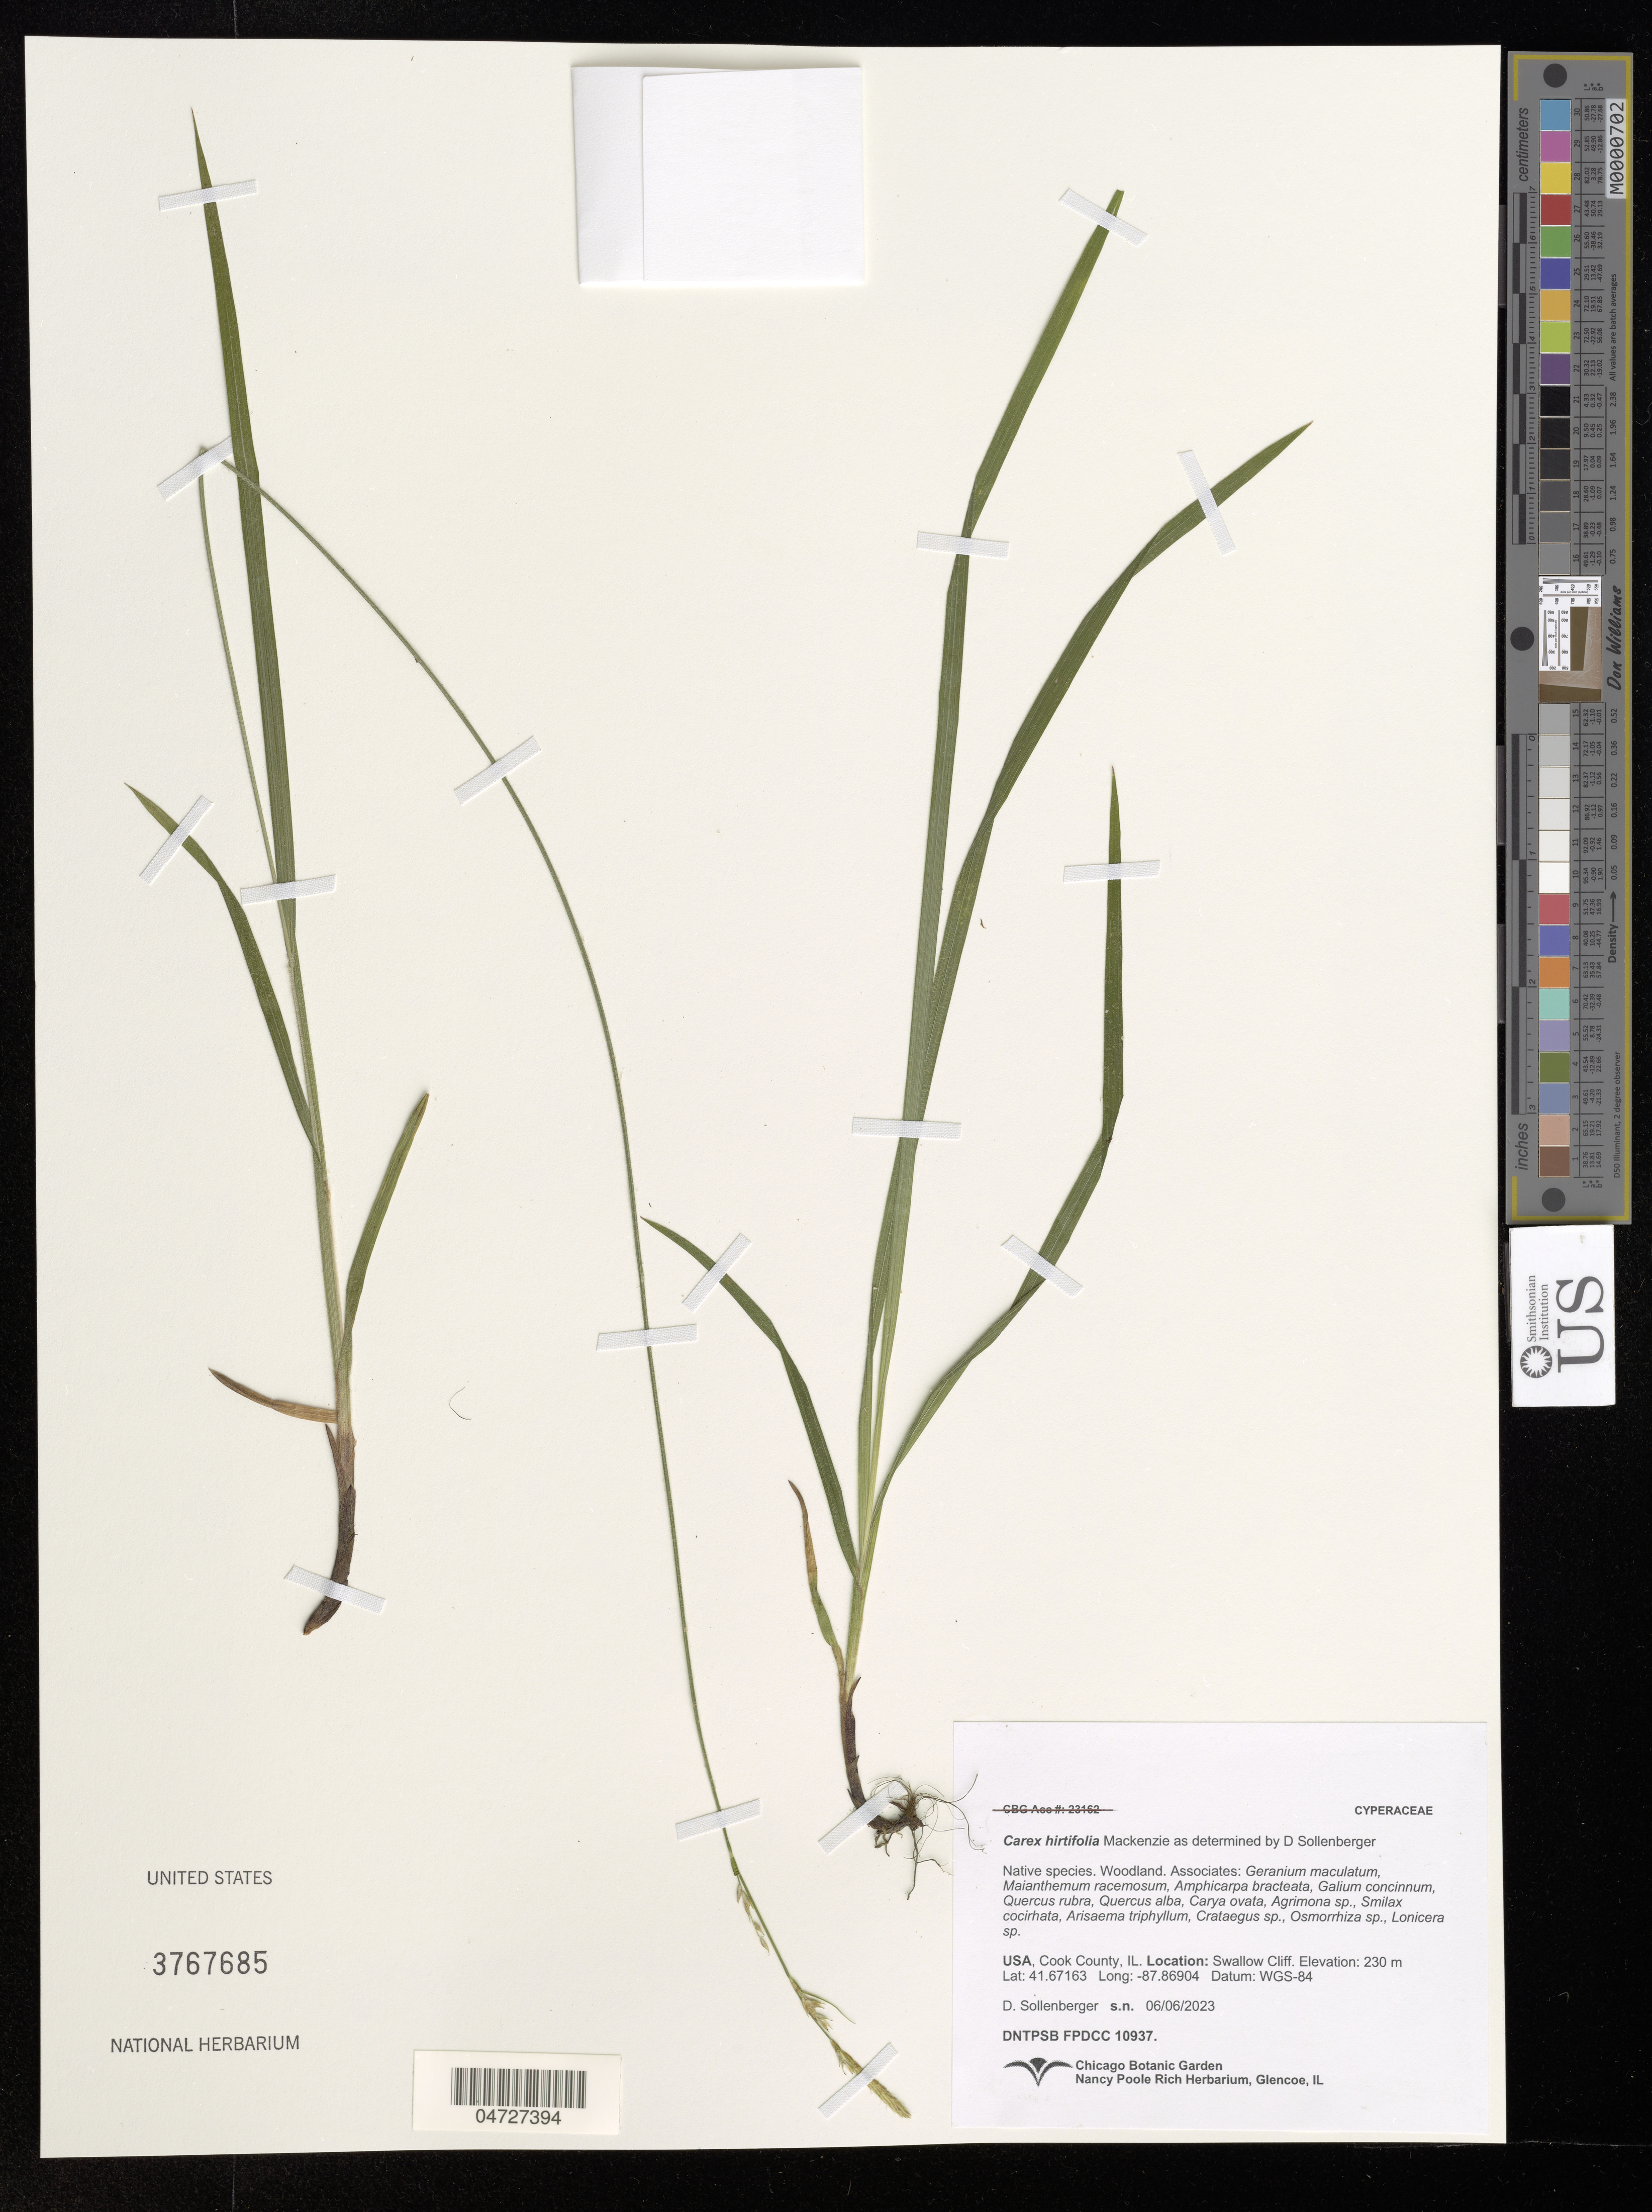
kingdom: Plantae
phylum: Tracheophyta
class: Liliopsida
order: Poales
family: Cyperaceae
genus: Carex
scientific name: Carex hirtifolia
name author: Mack.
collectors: D. Sollenberger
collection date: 2023-06-06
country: United States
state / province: Illinois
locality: Cook County. Swallo Cliff.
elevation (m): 230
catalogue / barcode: US 3767685